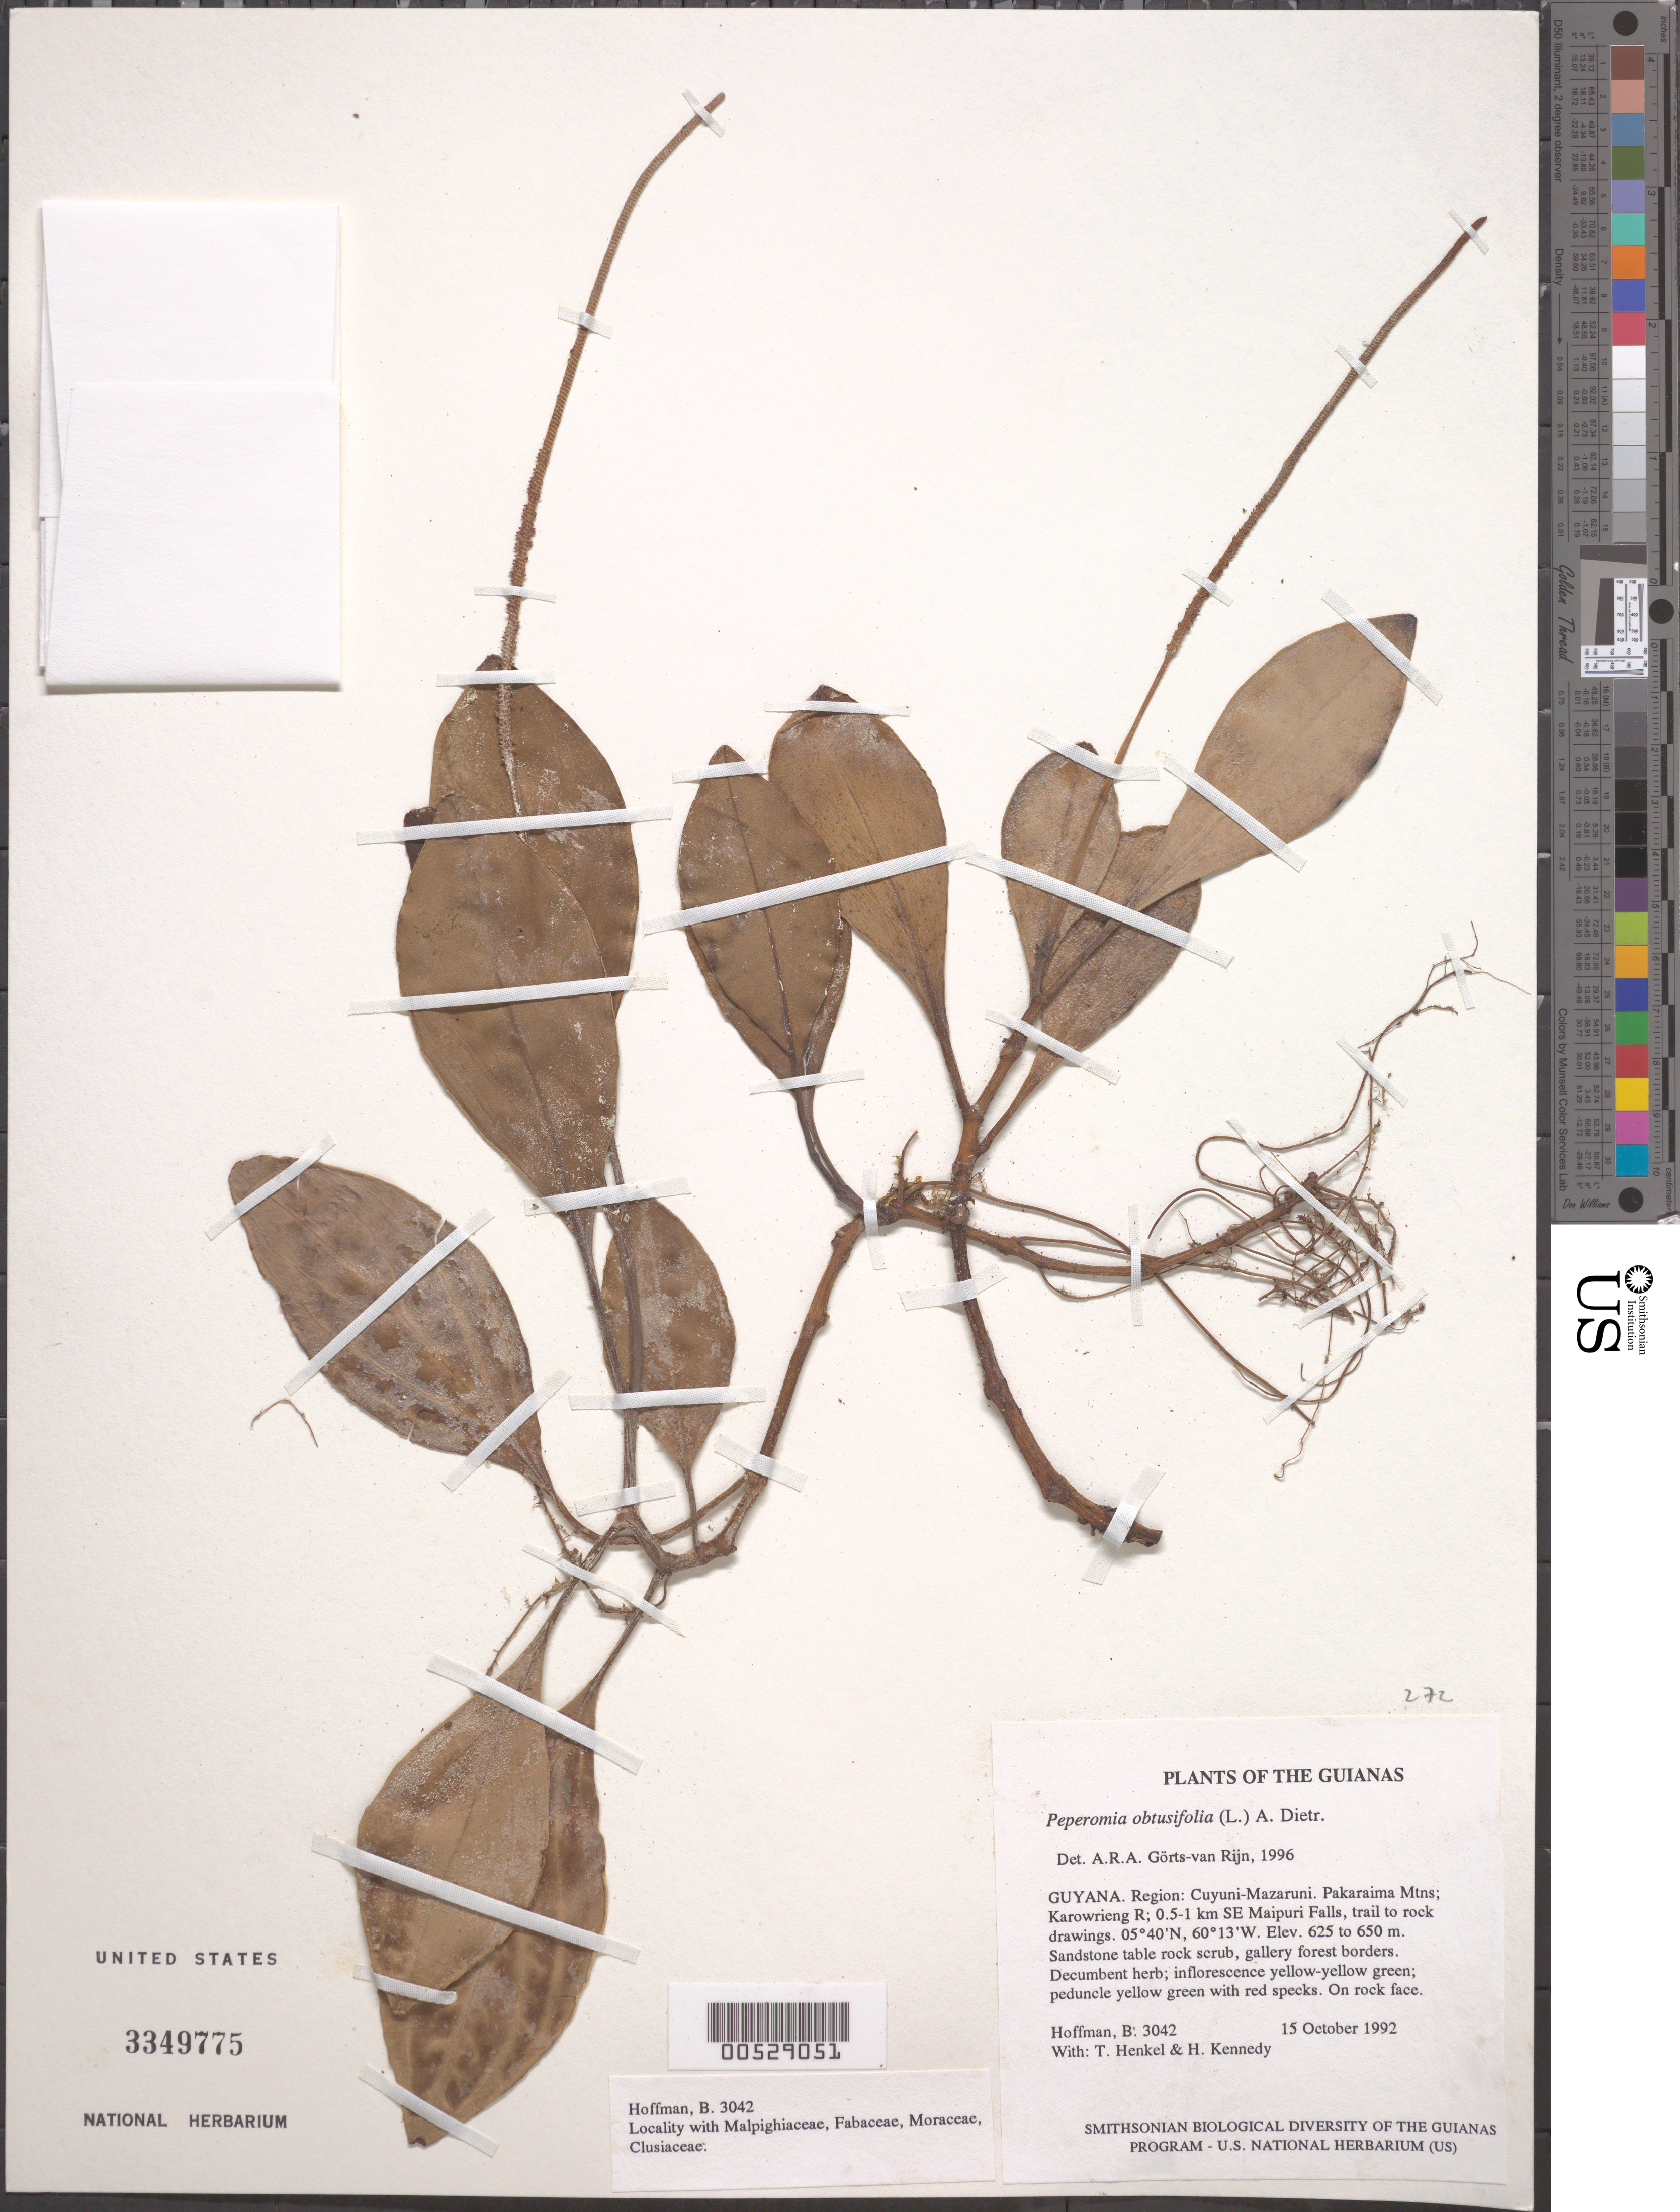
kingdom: Plantae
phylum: Tracheophyta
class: Magnoliopsida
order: Piperales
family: Piperaceae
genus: Peperomia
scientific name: Peperomia obtusifolia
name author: (L.) A. Dietr.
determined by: Görts-van Rijn, A. R. A.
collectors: B. Hoffman, T. Henkel & H. Kennedy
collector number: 3042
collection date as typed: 15 October 1992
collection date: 1992-10-15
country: Guyana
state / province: Cuyuni-Mazaruni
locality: Pakaraima Mountains; Karowrieng River; 0.5-1 km SE of Maipuri Falls, trail to rock drawings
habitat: Sandstone table rock scrub, gallery forest borders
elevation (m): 625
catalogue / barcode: US 3349775